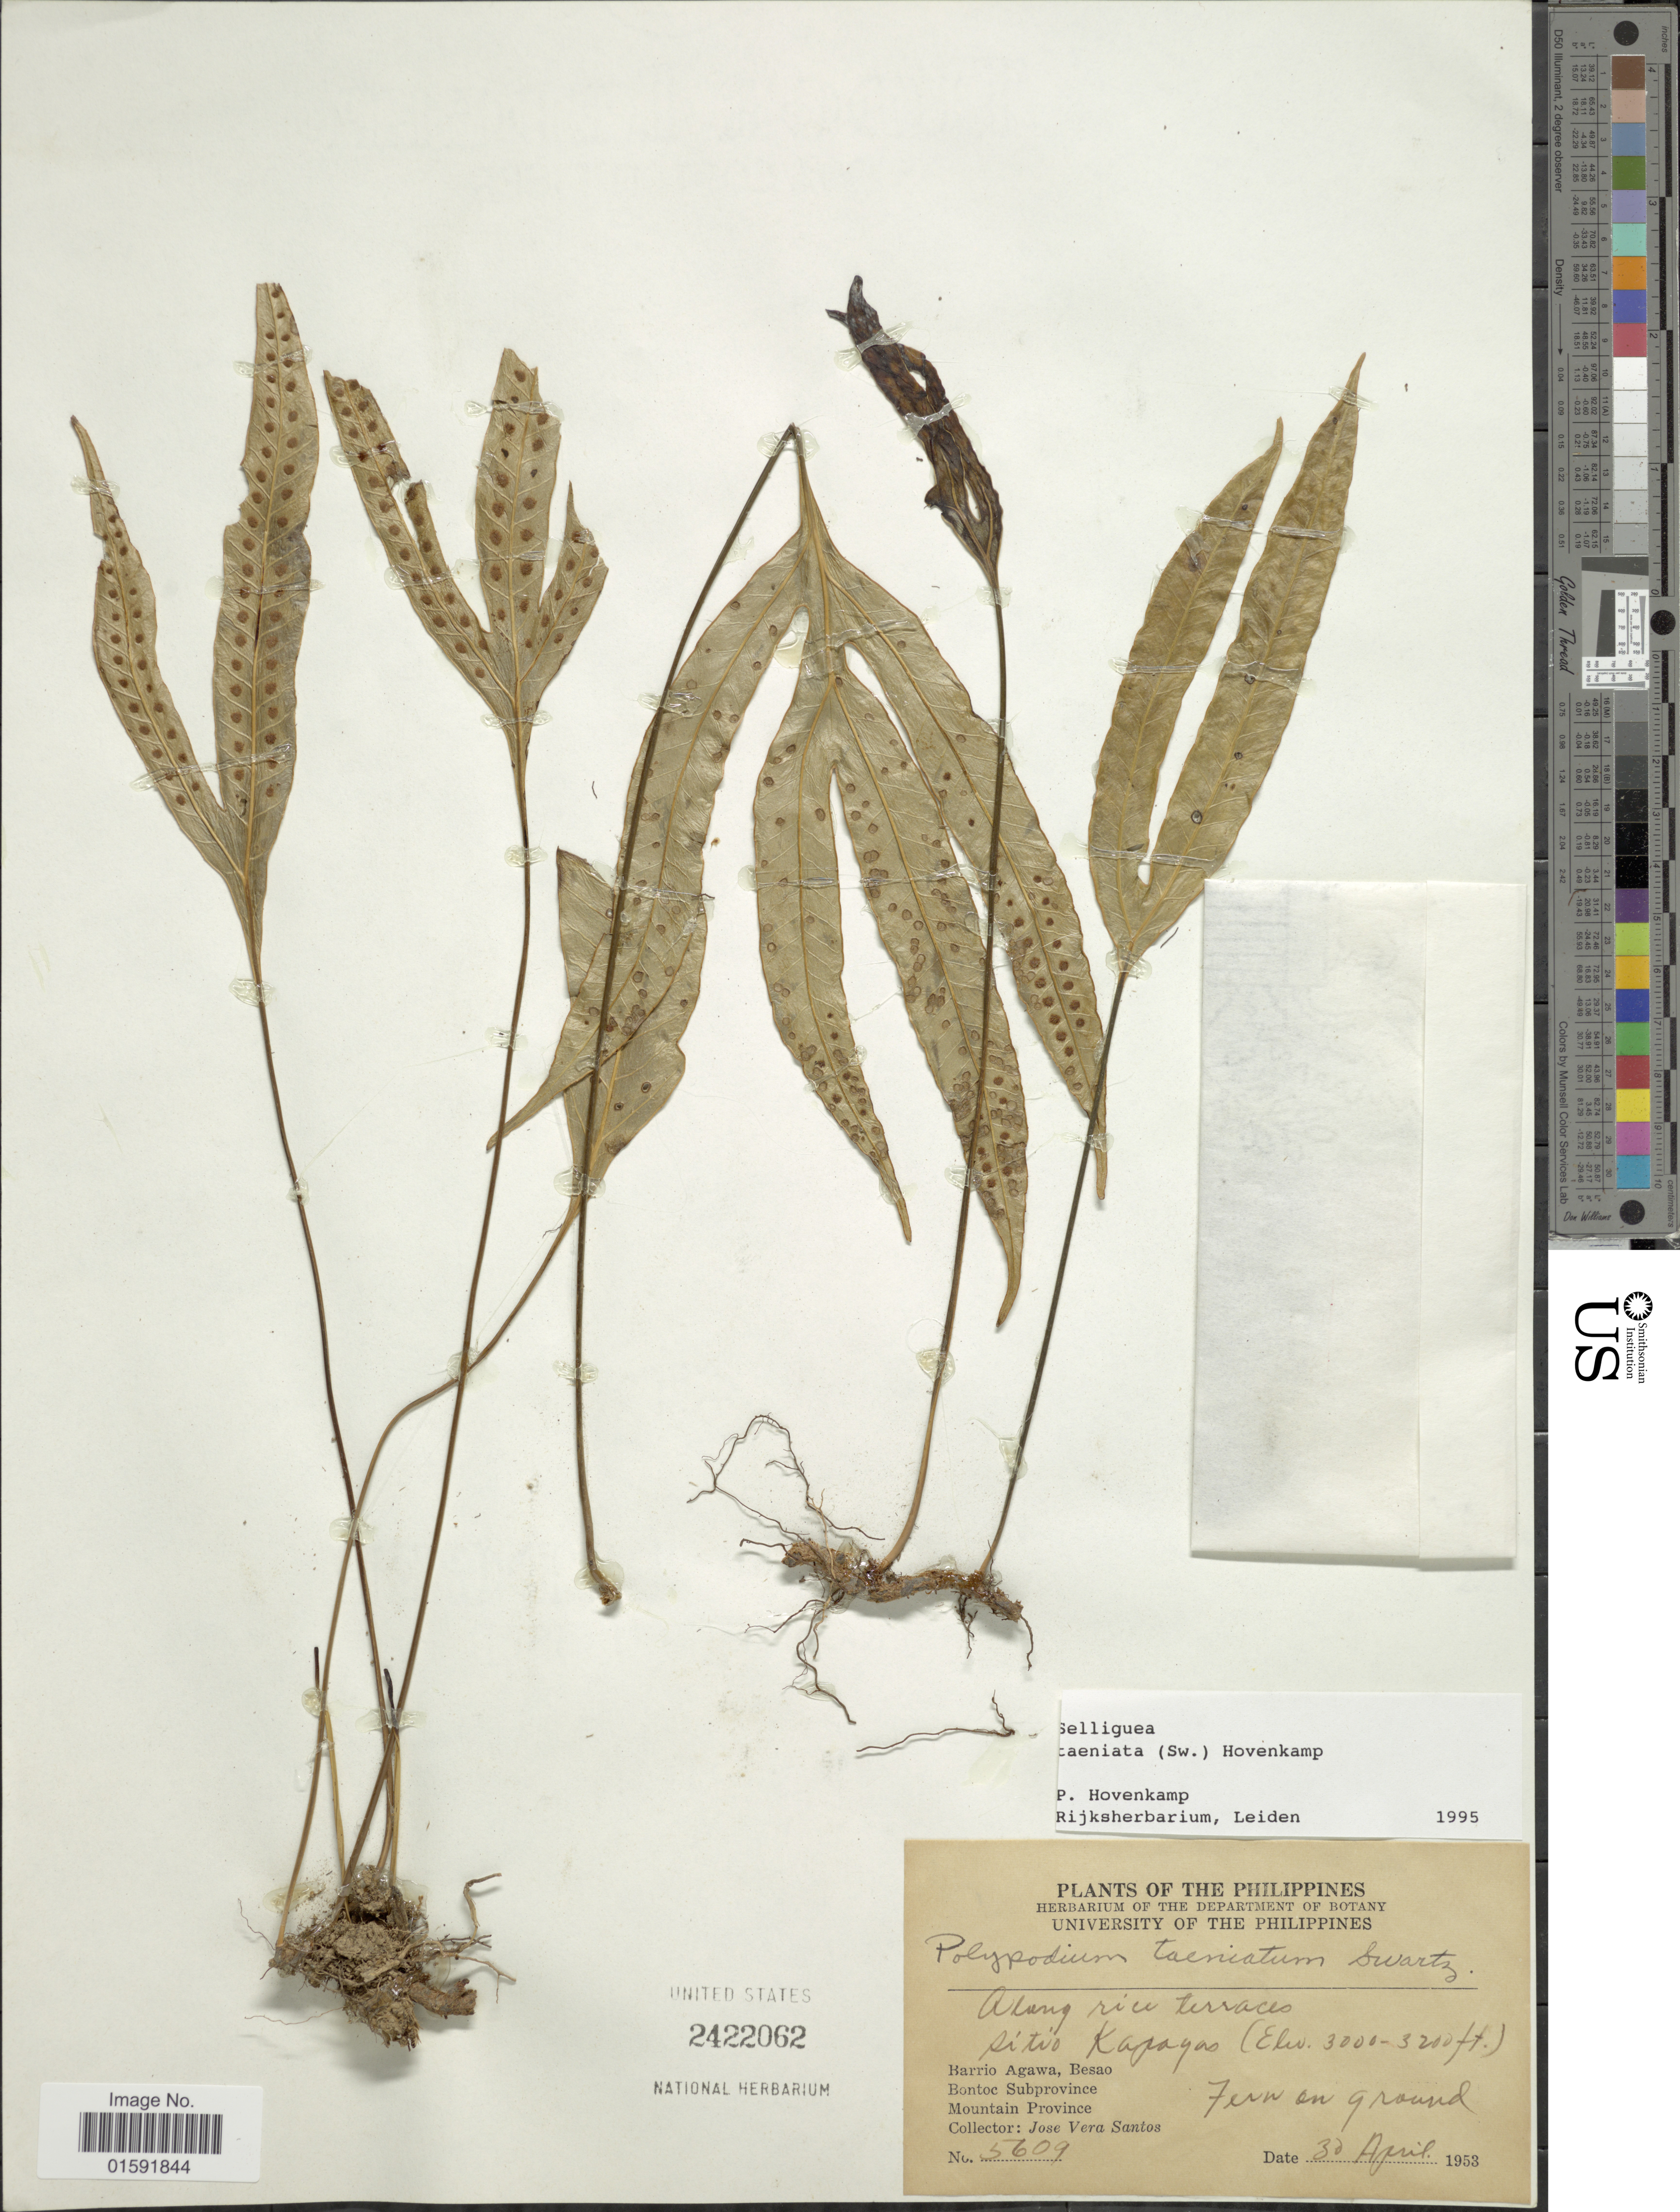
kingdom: Plantae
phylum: Tracheophyta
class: Polypodiopsida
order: Polypodiales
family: Polypodiaceae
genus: Selliguea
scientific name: Selliguea taeniata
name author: Parris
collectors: J. V. Santos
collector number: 5609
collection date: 1953-04-30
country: Philippines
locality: Barrio Agawa, Besao, Bontoc Subprovince, Mountain Province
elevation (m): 914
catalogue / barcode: US 2422062